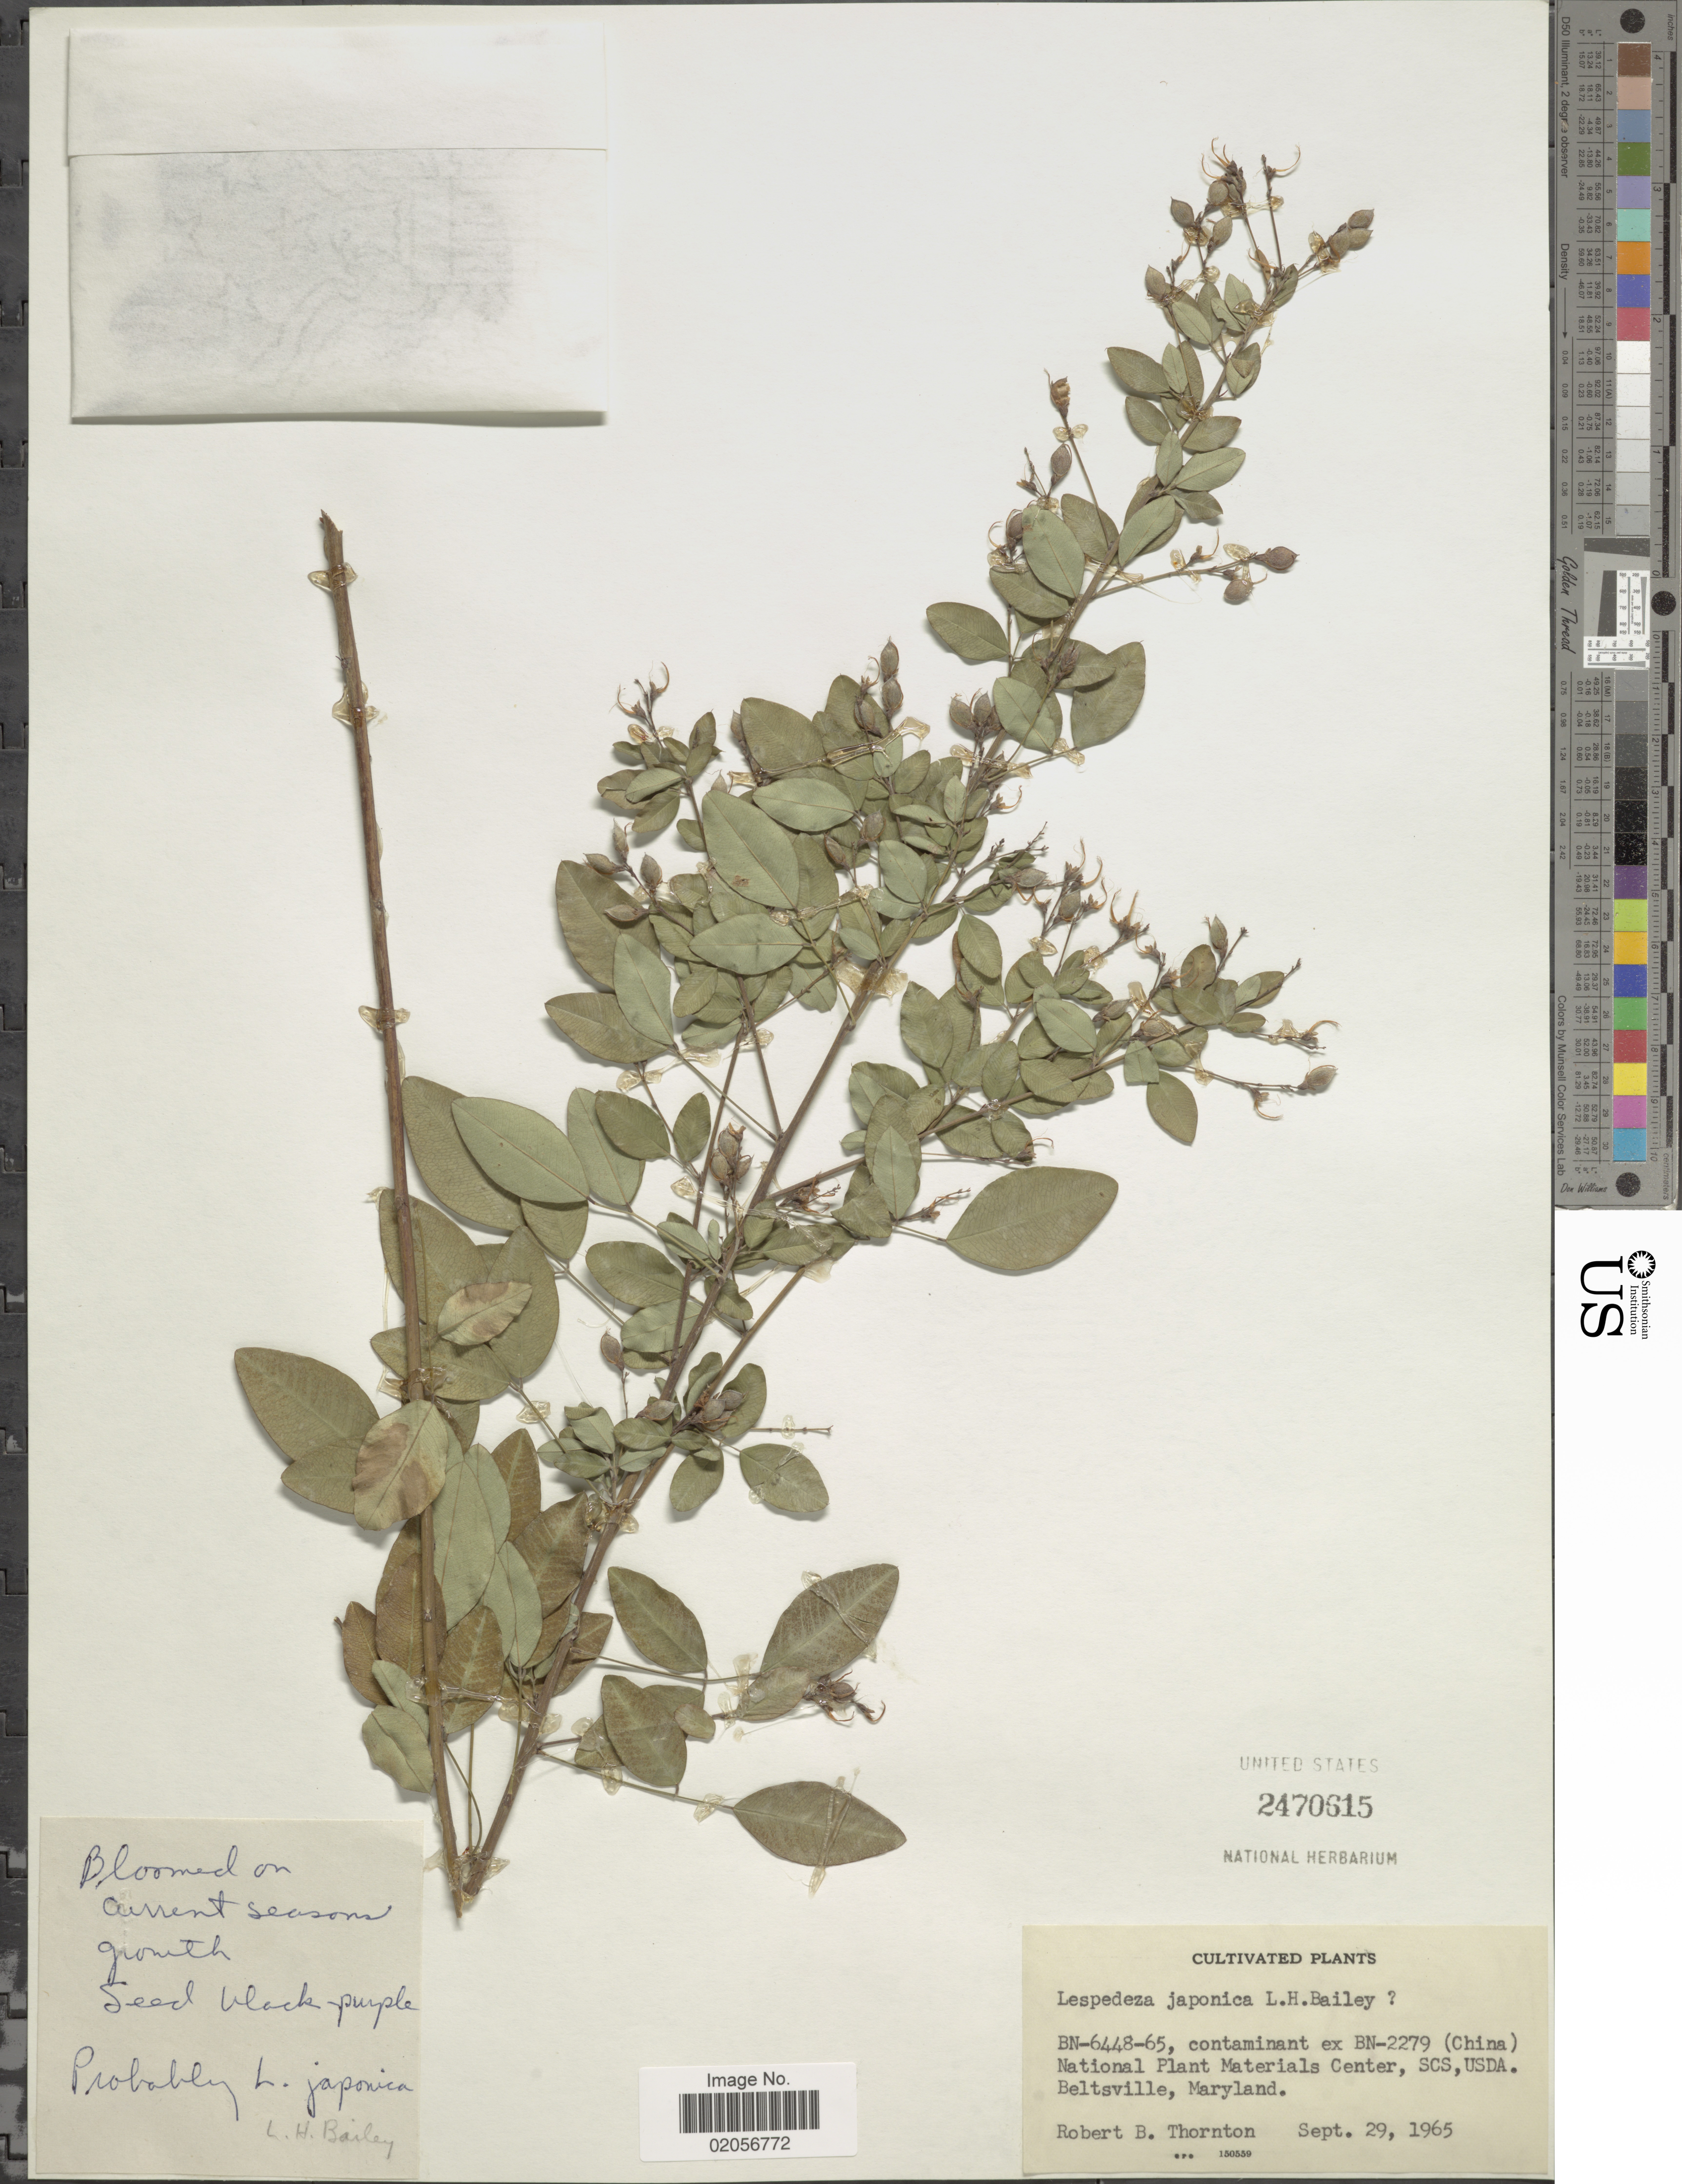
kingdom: Plantae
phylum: Tracheophyta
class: Magnoliopsida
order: Fabales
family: Fabaceae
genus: Lespedeza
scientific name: Lespedeza japonica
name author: L.H. Bailey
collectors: R. Thornton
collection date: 1965-09-29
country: United States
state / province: Maryland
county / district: Prince George's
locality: BN-6448-65, contaminant ex BN-2279 (China) National Plant Material Center, SCS, USDA. Beltsville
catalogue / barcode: US 2470615